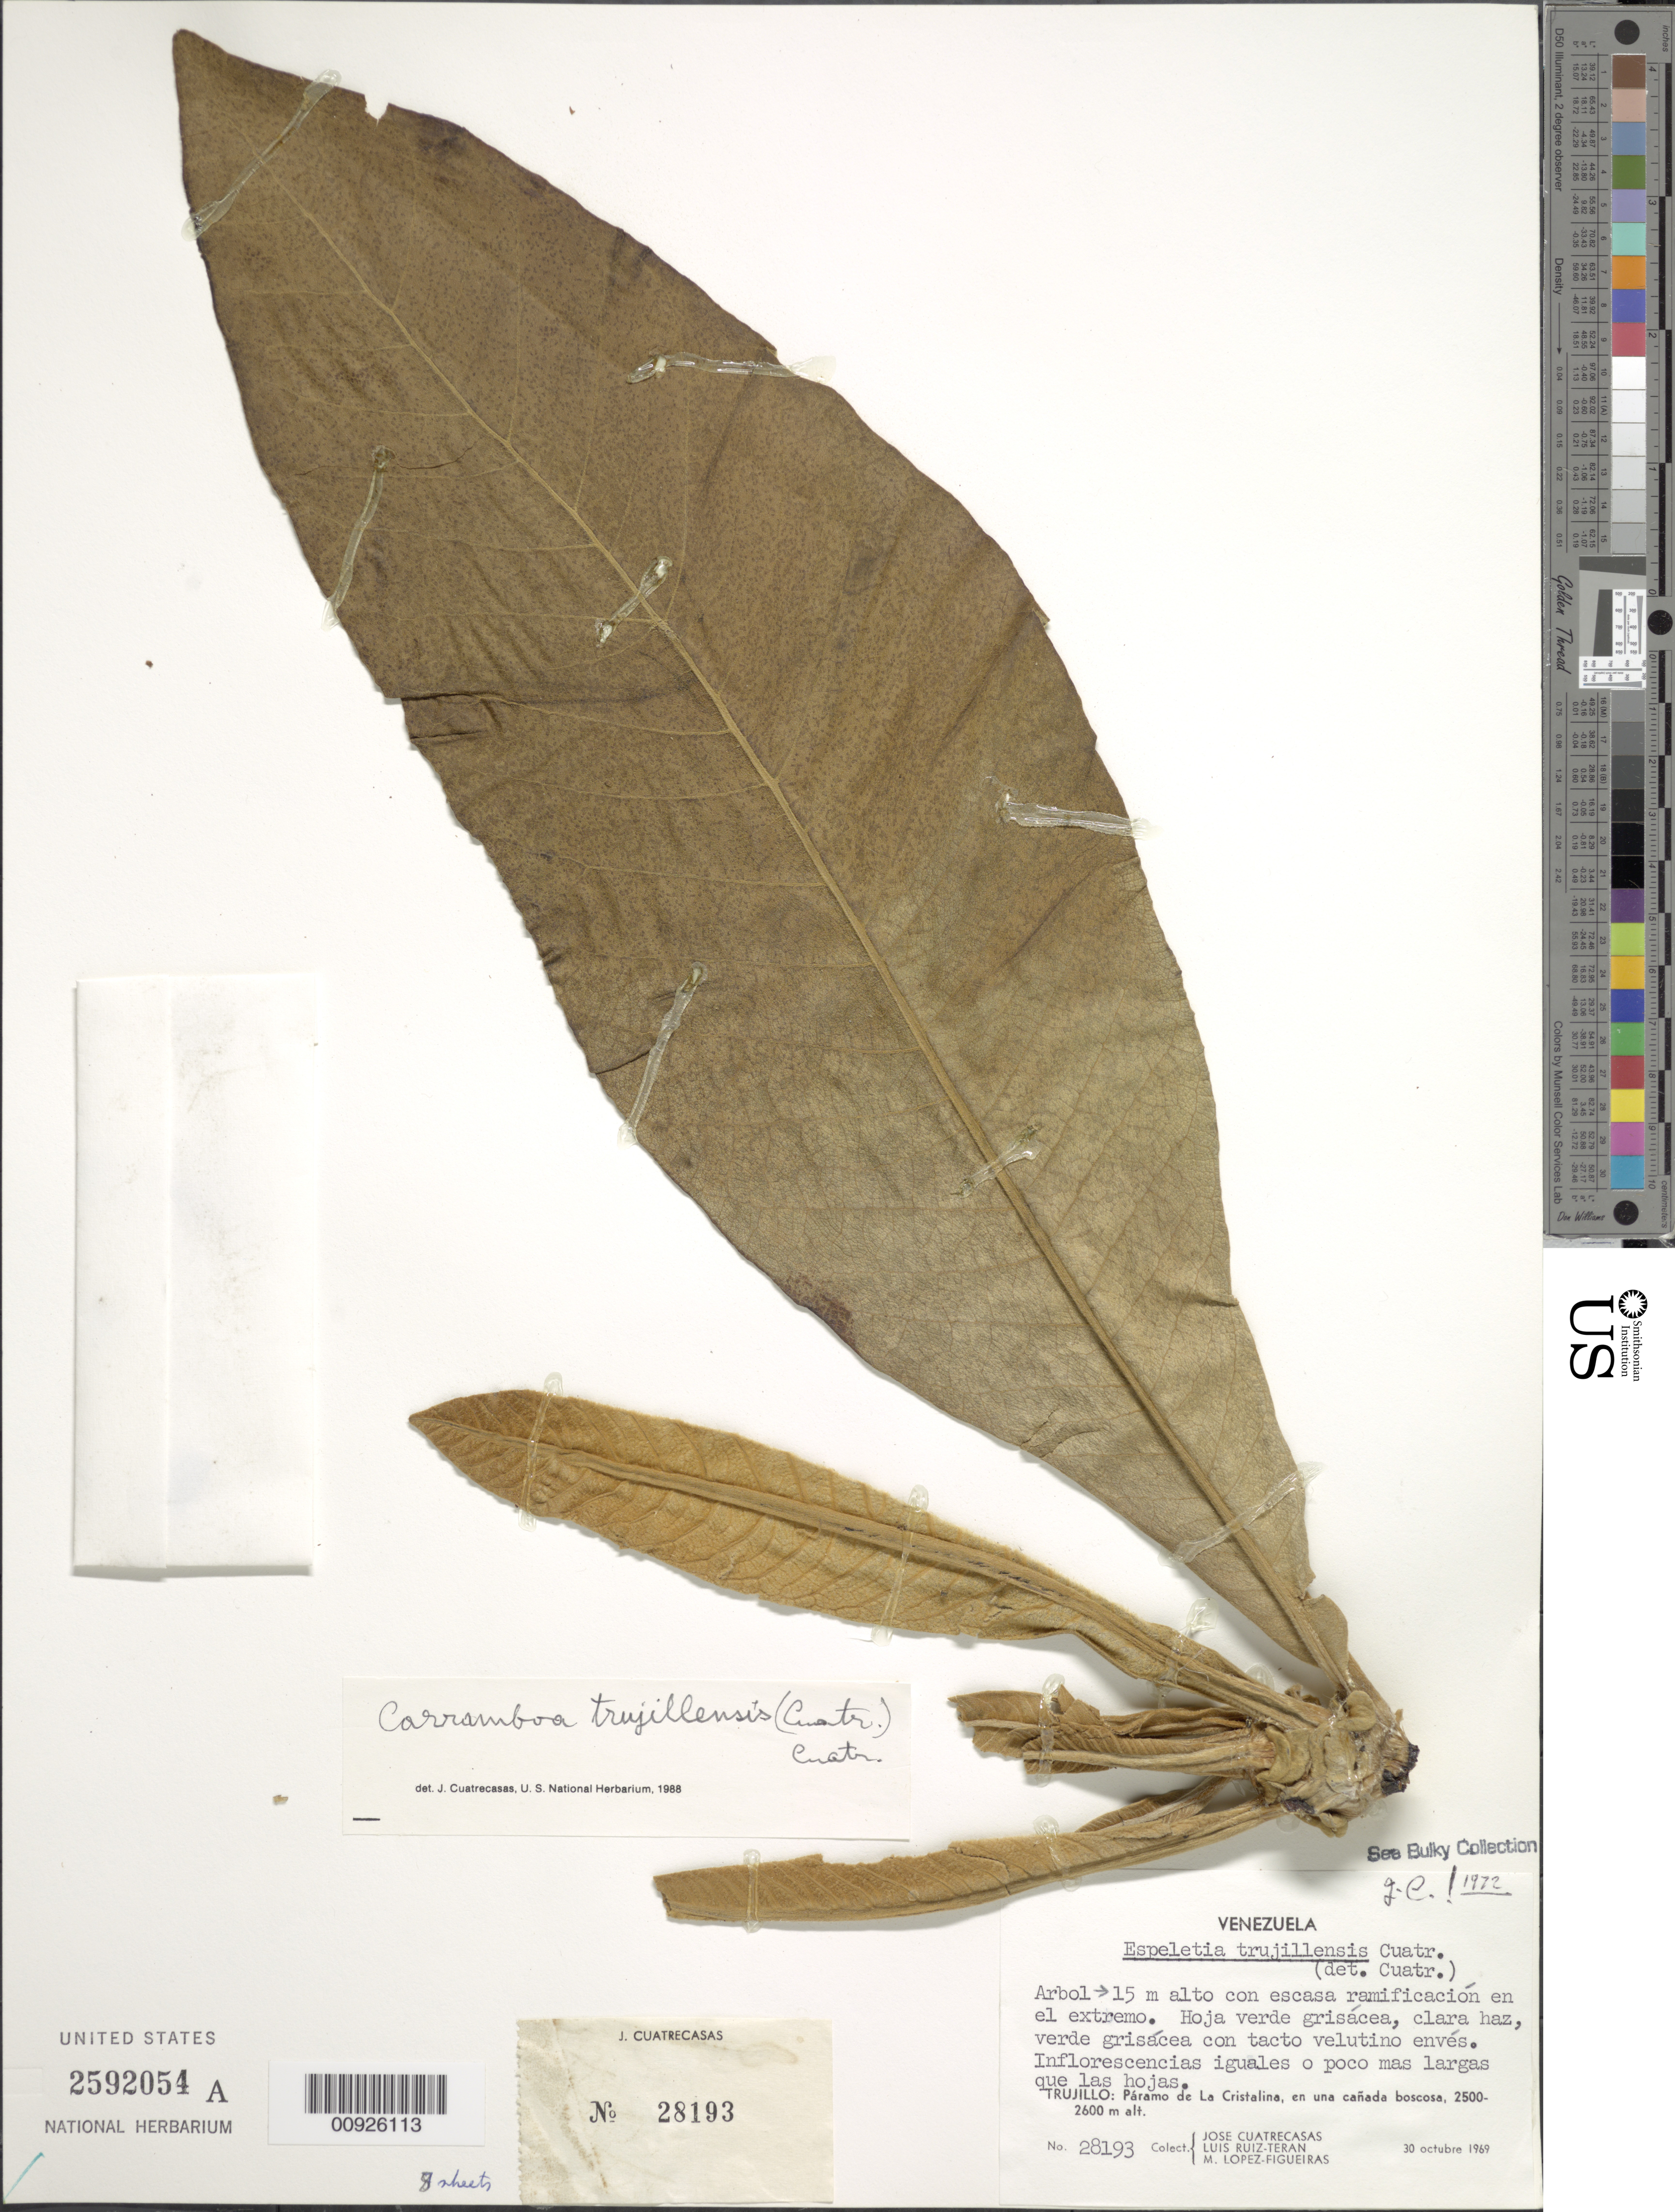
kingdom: Plantae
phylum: Tracheophyta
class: Magnoliopsida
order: Asterales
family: Asteraceae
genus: Carramboa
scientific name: Carramboa trujillensis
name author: (Cuatrec.) Cuatrec.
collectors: J. Cuatrecasas, L. Teran & M. López Figueiras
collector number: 28193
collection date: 1969-10-30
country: Venezuela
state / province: Trujillo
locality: Paramo de La Cristalina, en una canada boscosa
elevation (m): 2500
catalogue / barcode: US 2592054A